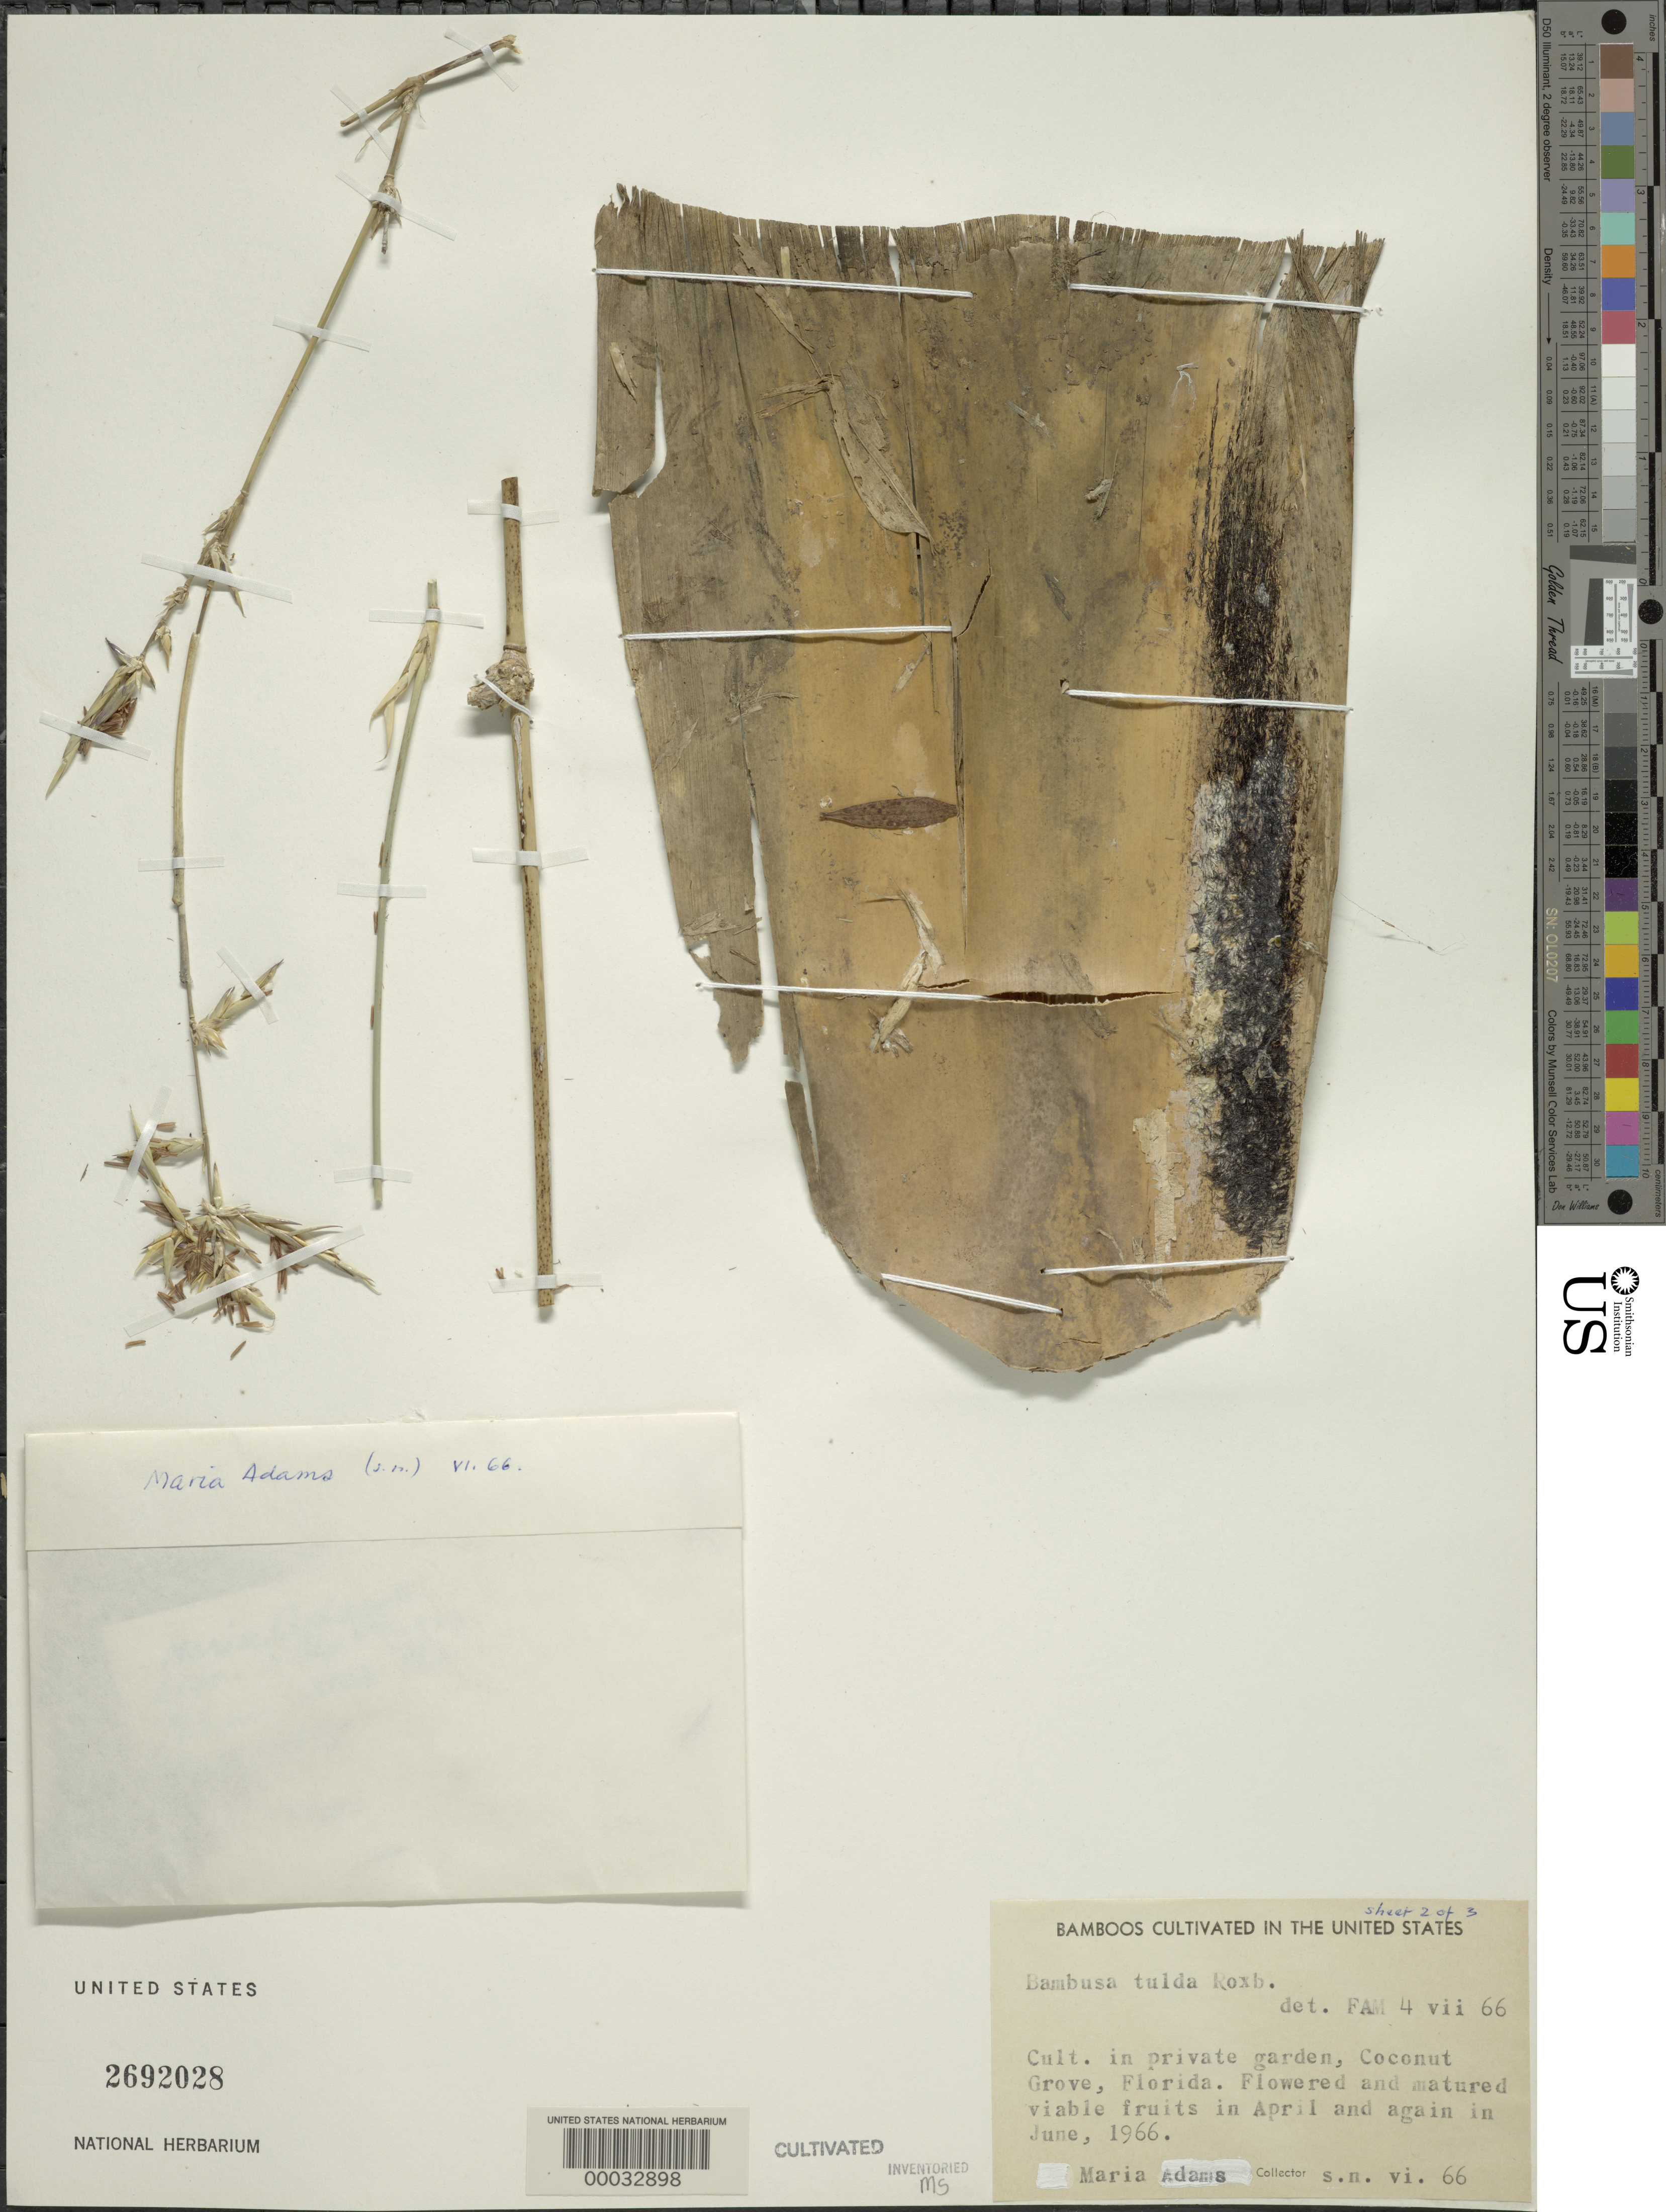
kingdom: Plantae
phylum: Tracheophyta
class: Liliopsida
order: Poales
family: Poaceae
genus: Bambusa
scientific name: Bambusa tulda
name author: Roxb.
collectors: M. Adams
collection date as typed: Jun 1966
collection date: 1966-06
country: United States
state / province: Florida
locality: Coconut grove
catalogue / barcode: US 2692028